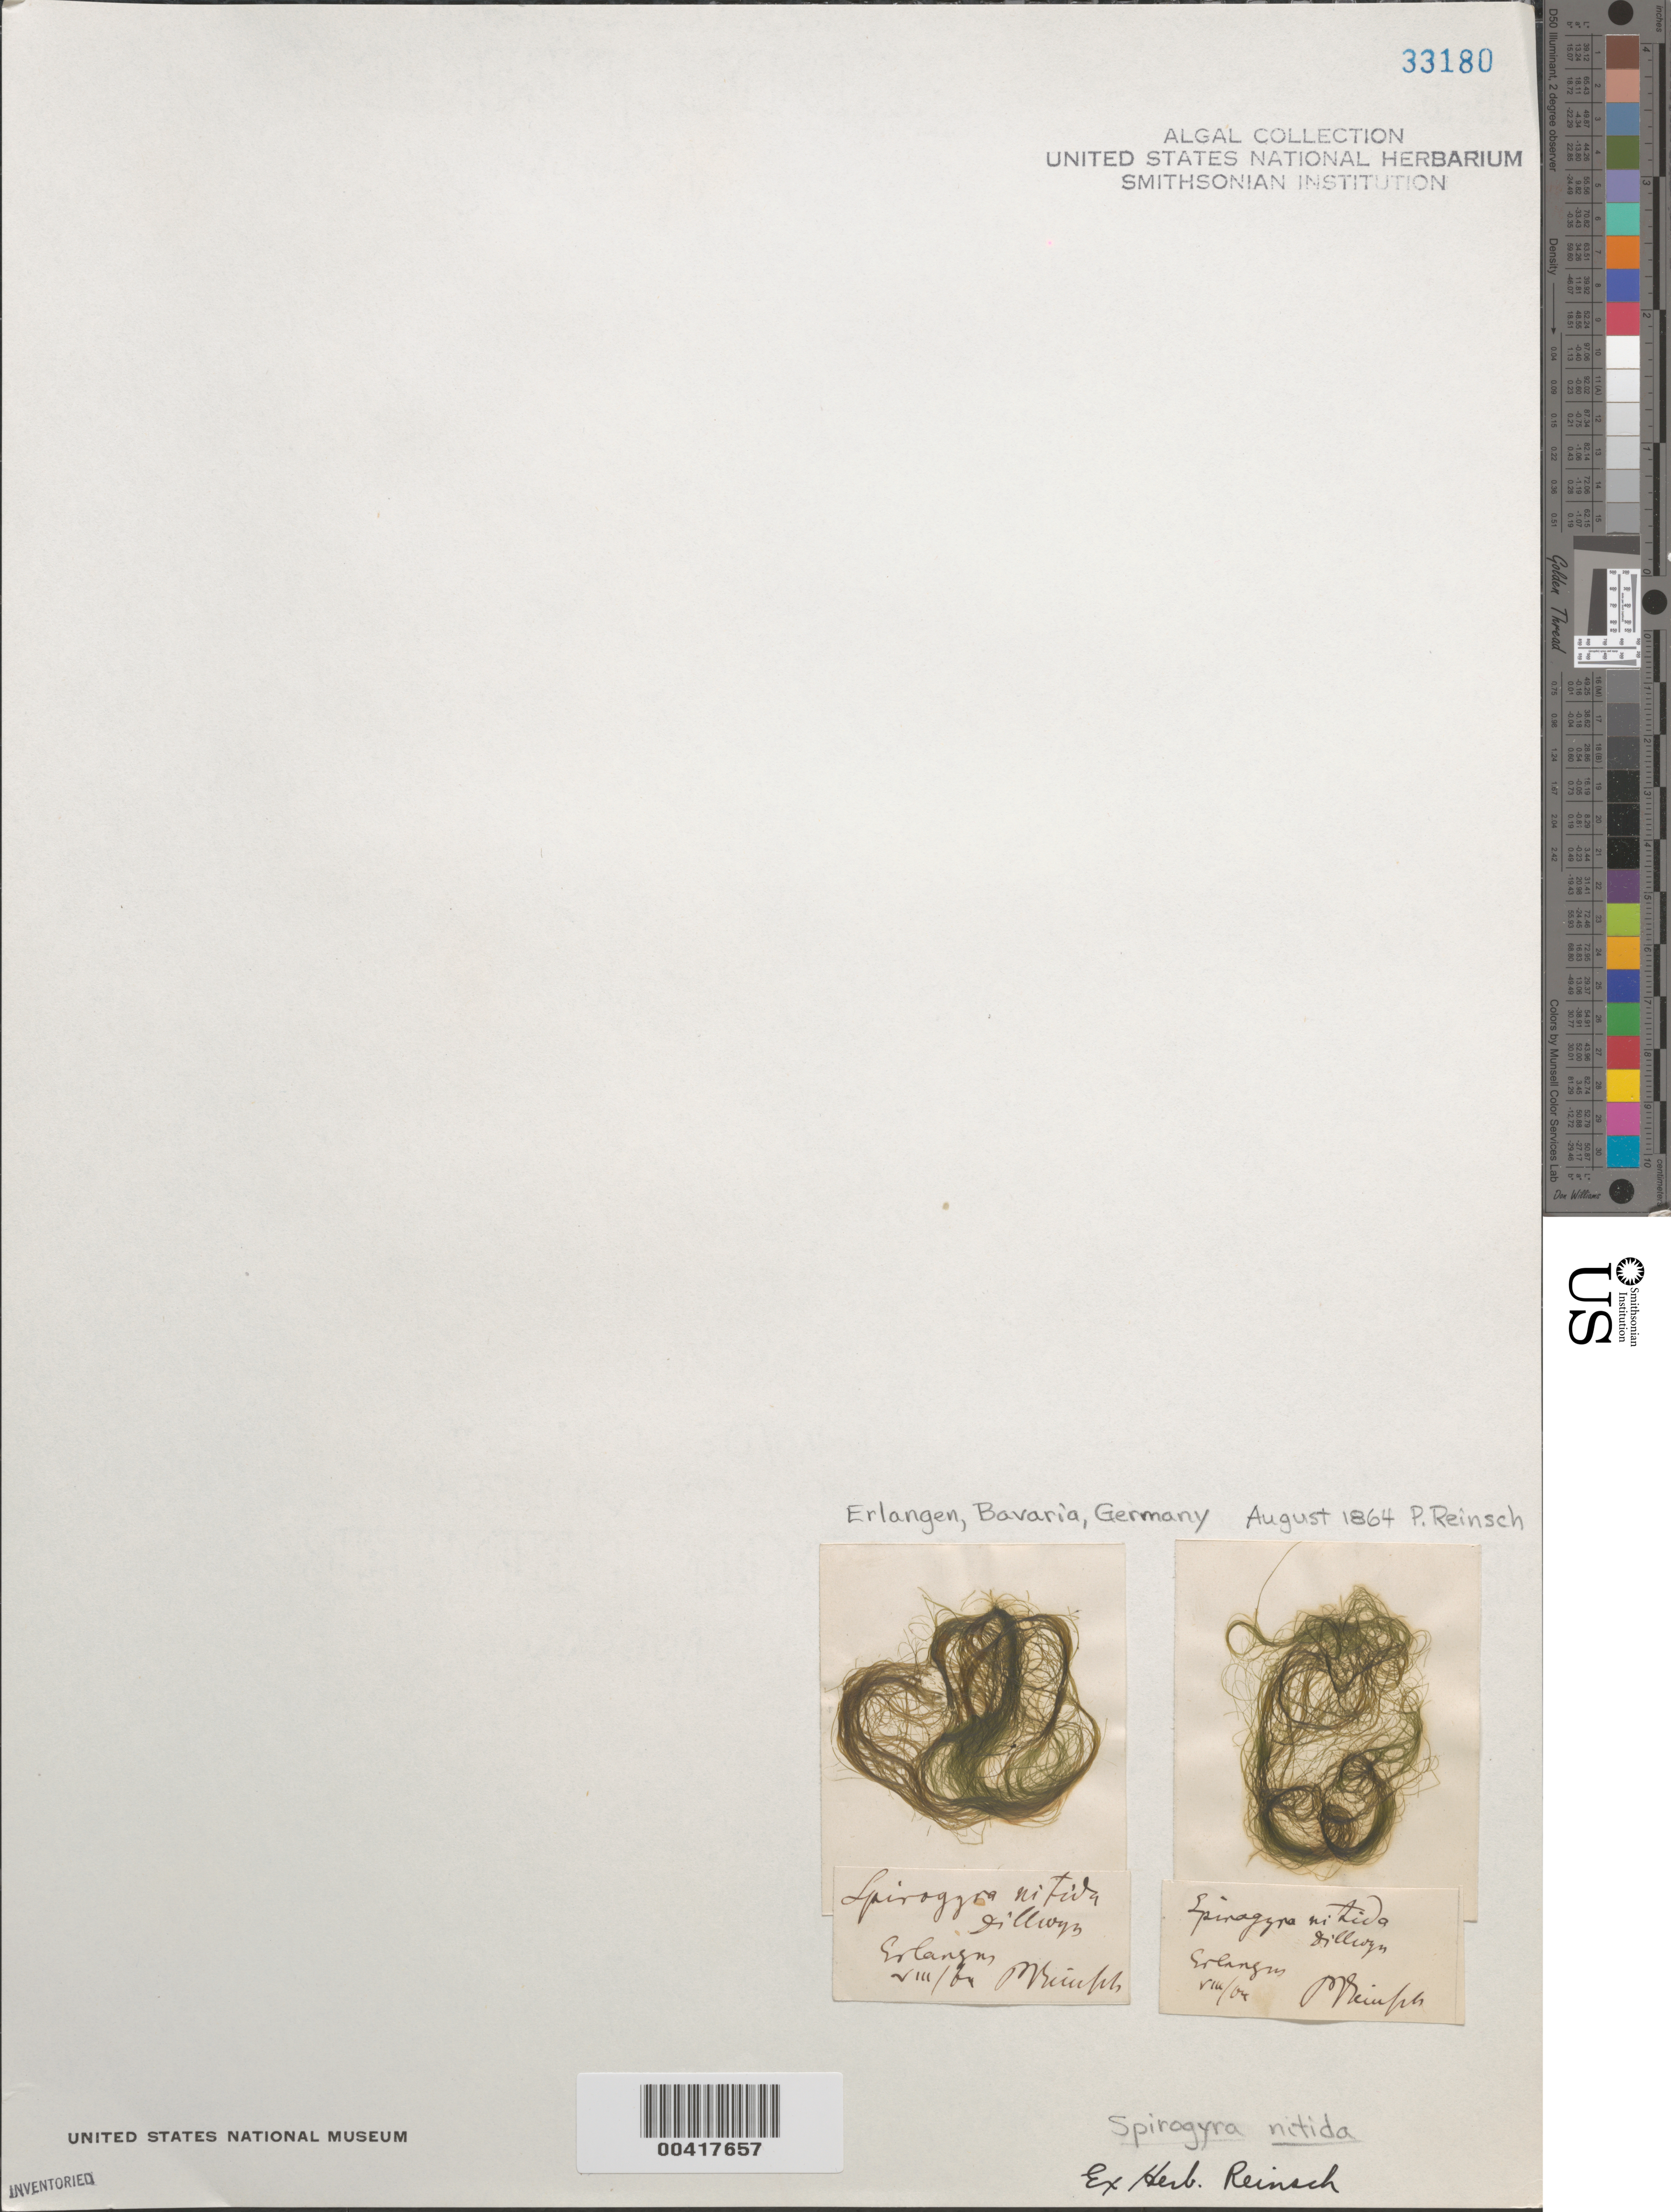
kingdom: Plantae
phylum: Charophyta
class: Zygnematophyceae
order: Zygnematales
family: Zygnemataceae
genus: Spirogyra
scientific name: Spirogyra nitida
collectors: P. F. Reinsch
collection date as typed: Aug 1864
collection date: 1864-08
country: Germany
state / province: Bayern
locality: Erlangen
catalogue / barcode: US 33180